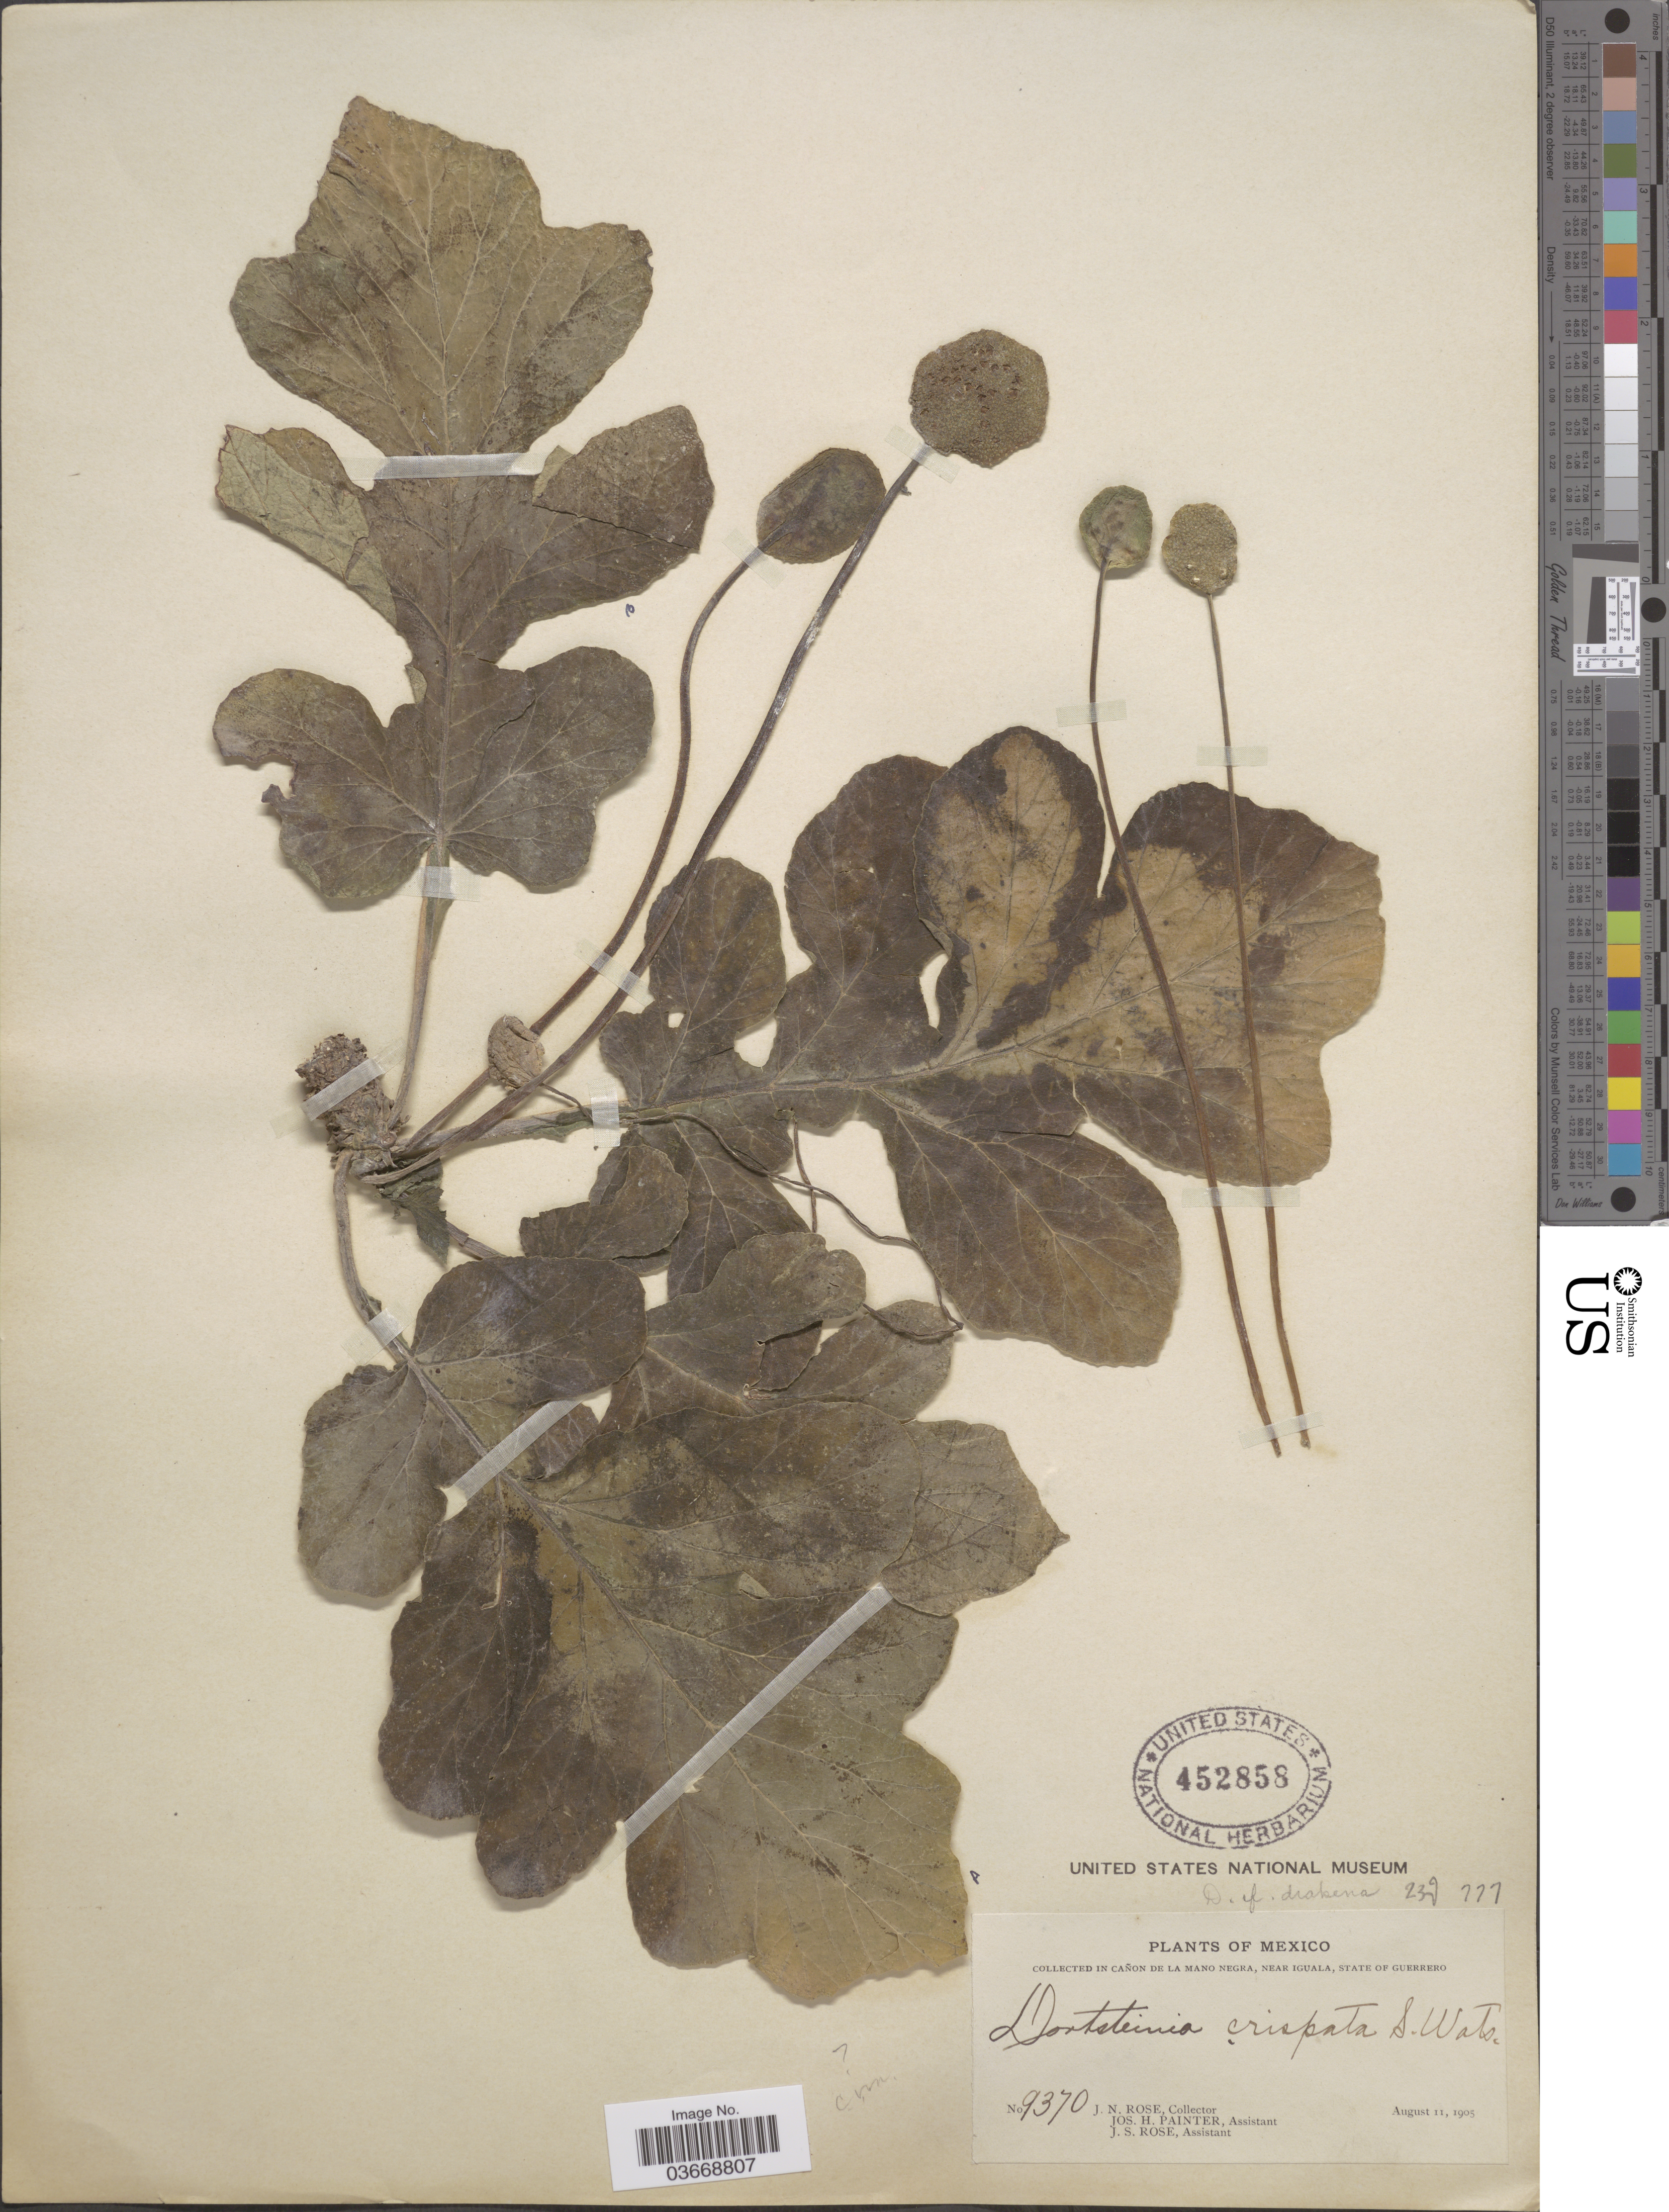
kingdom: Plantae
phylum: Tracheophyta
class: Magnoliopsida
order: Rosales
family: Moraceae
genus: Dorstenia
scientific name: Dorstenia crispata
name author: S. Watson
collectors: J. N. Rose, J. H. Painter & J. S. Rose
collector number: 9370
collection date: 1905-08-11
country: Mexico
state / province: Guerrero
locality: Cañon de la mano Negra, near Iguala.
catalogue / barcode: US 452858